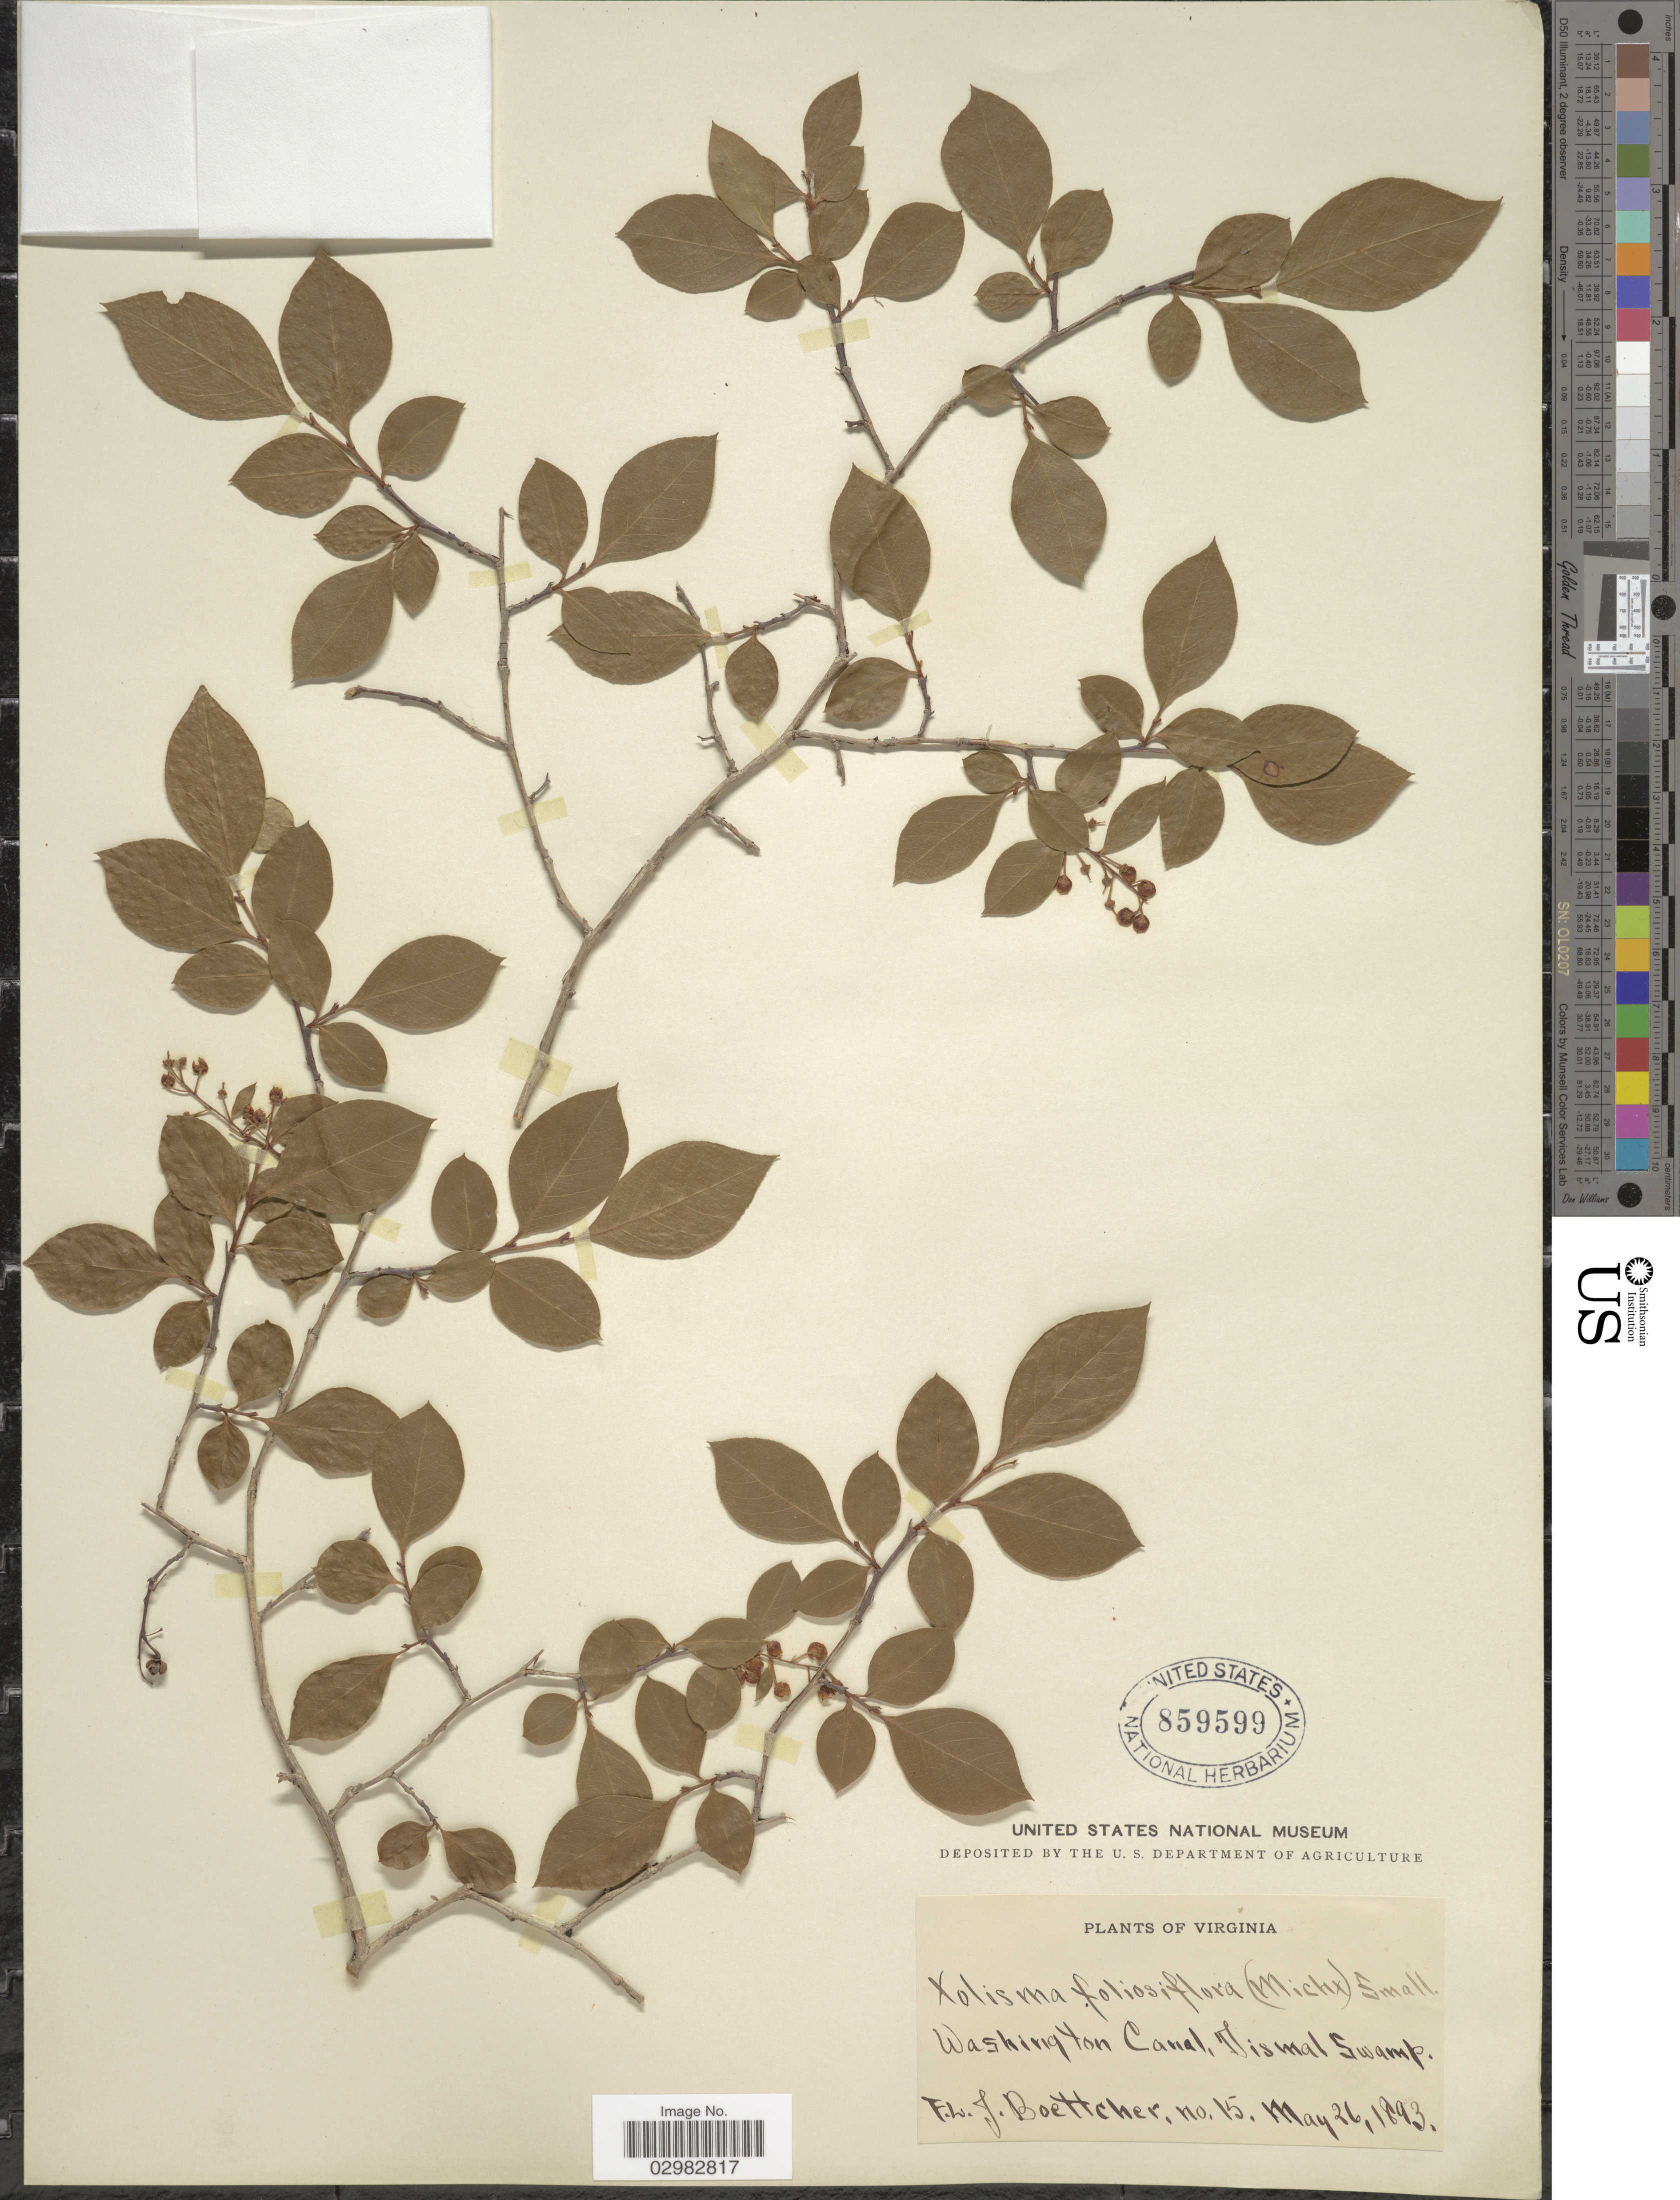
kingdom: Plantae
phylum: Tracheophyta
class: Magnoliopsida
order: Ericales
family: Ericaceae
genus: Lyonia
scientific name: Lyonia ligustrina var. foliosiflora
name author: (Michx.) Fernald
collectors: F. Boettcher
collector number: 15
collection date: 1893-05-26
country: United States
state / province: Virginia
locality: Washington Canal, Dismal Swamp.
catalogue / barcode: US 859599